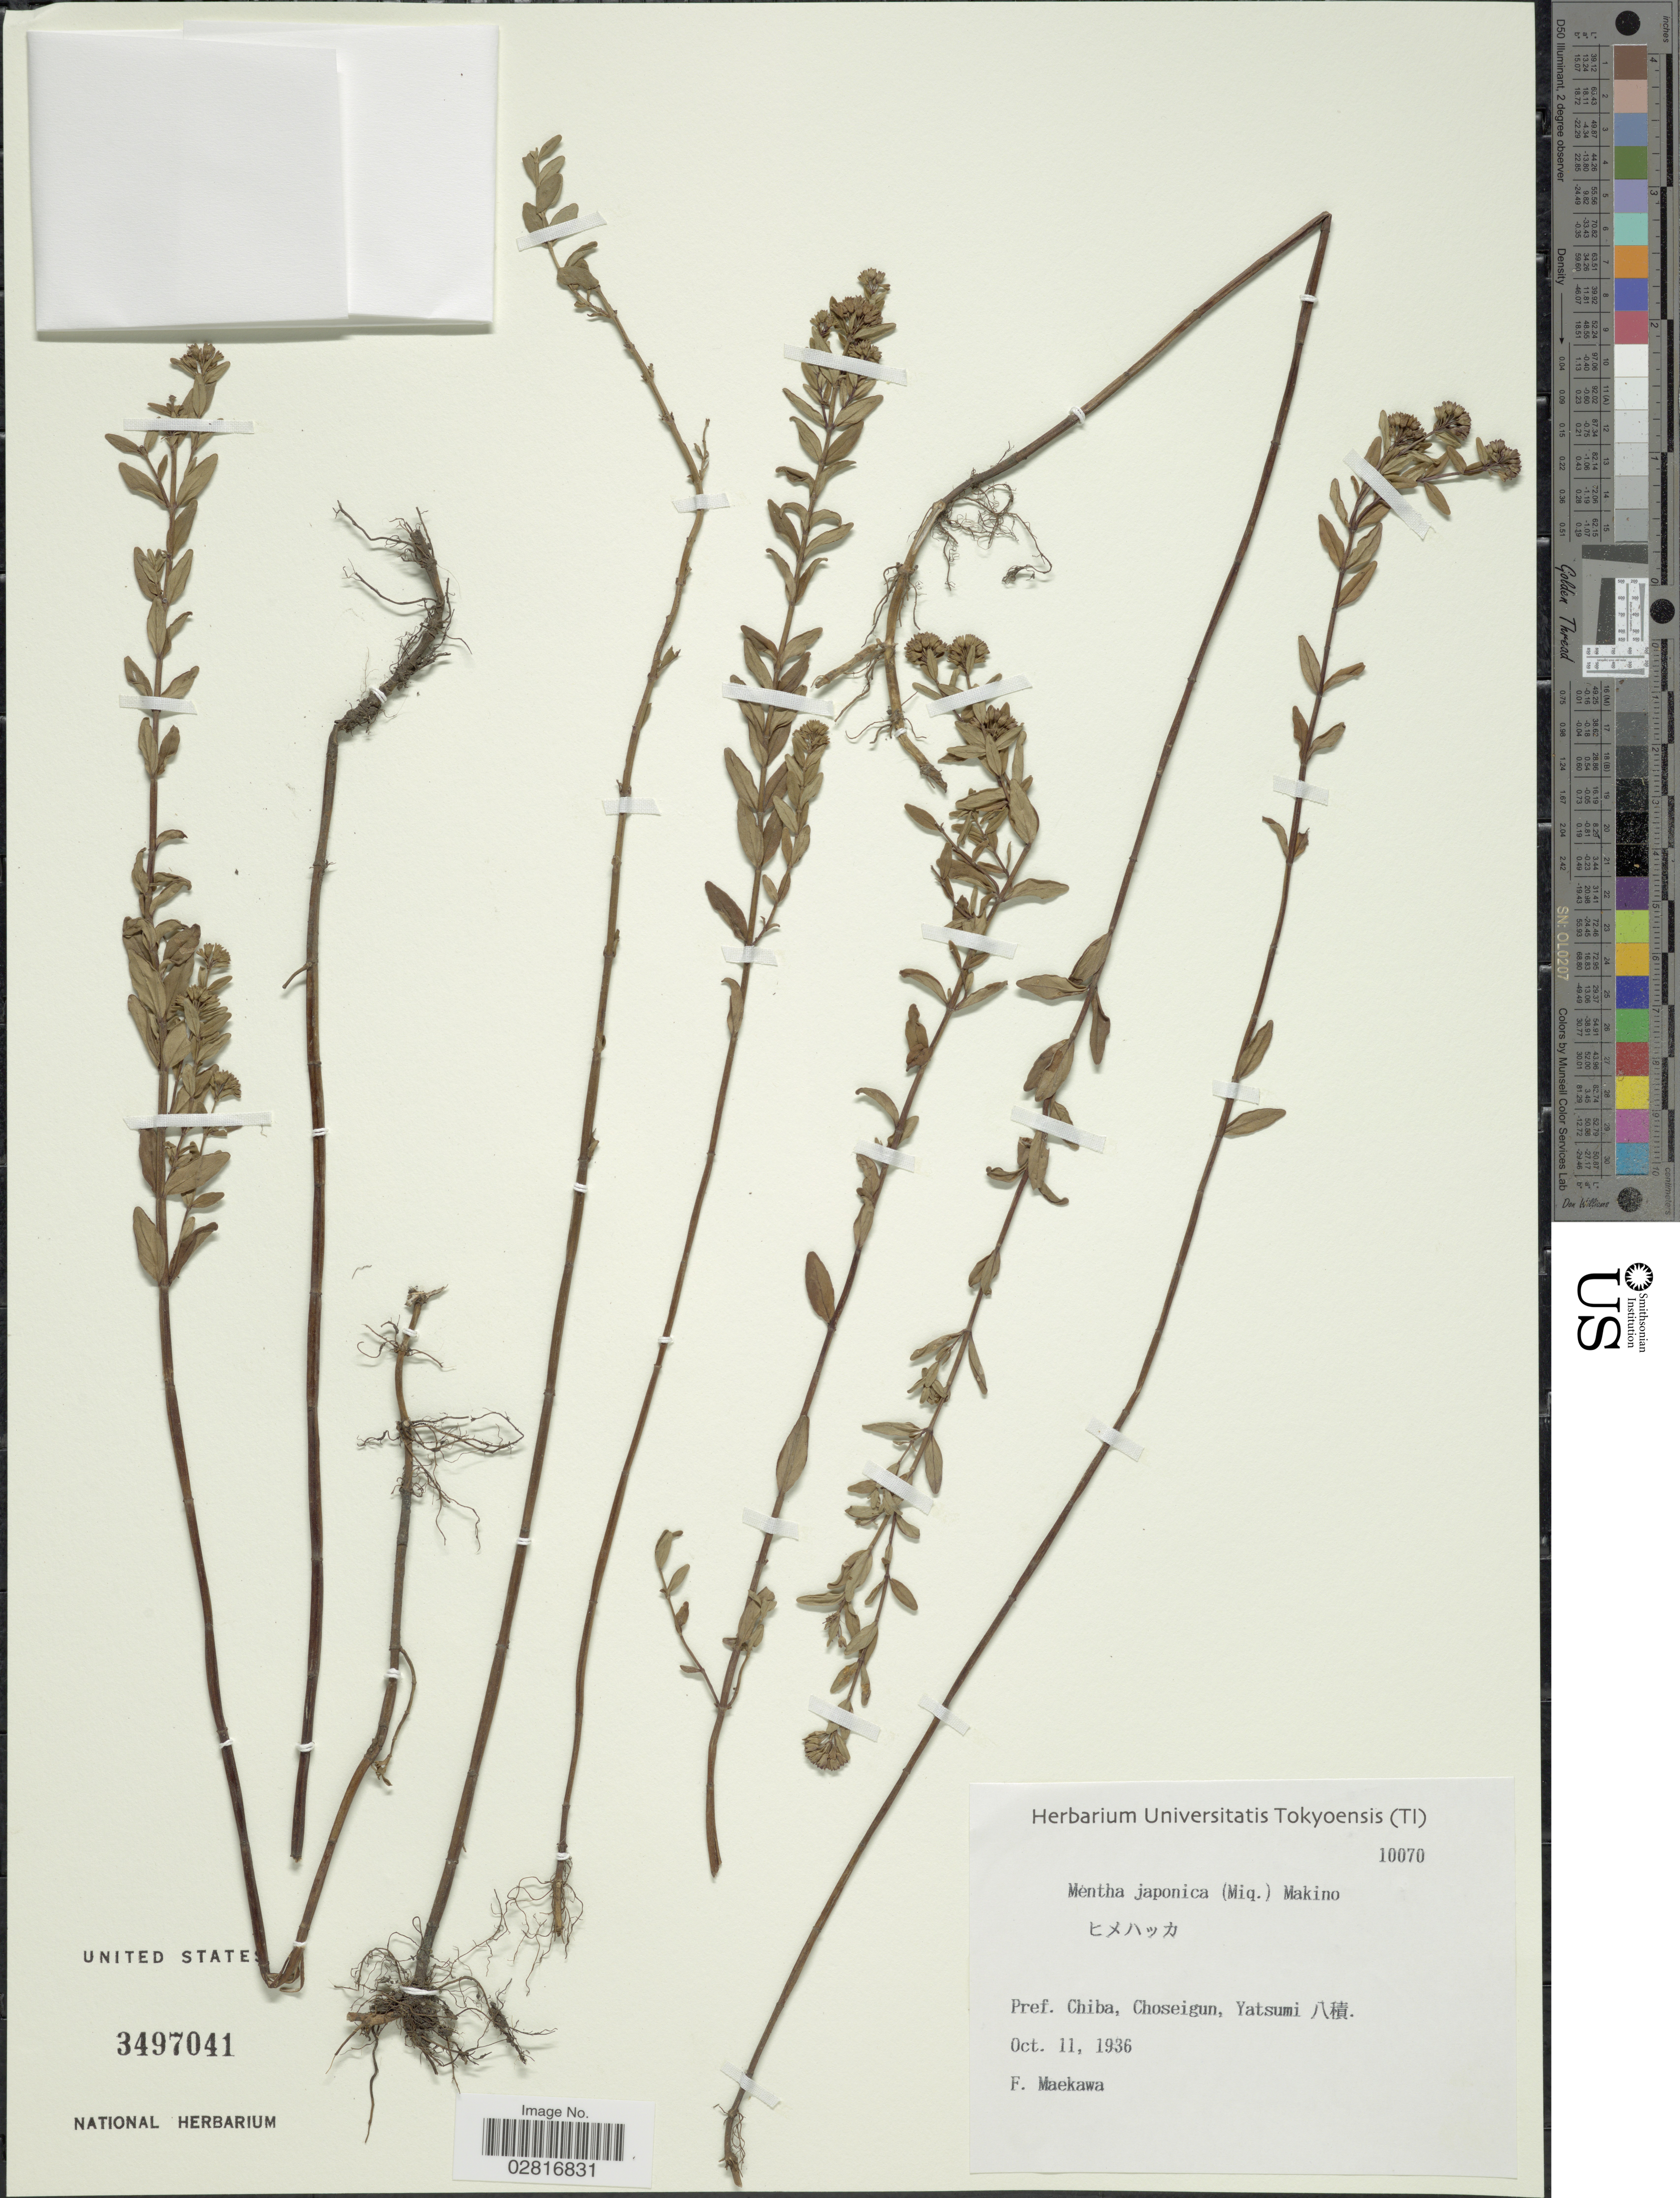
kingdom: Plantae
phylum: Tracheophyta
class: Magnoliopsida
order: Lamiales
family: Lamiaceae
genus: Mentha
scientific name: Mentha japonica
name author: (Miq.) Makino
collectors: F. Maekawa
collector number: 10070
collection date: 1936-10-11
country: Japan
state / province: Tiba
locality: Pref. Chiba, Choseigun, Yatsumi.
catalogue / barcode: US 3497041